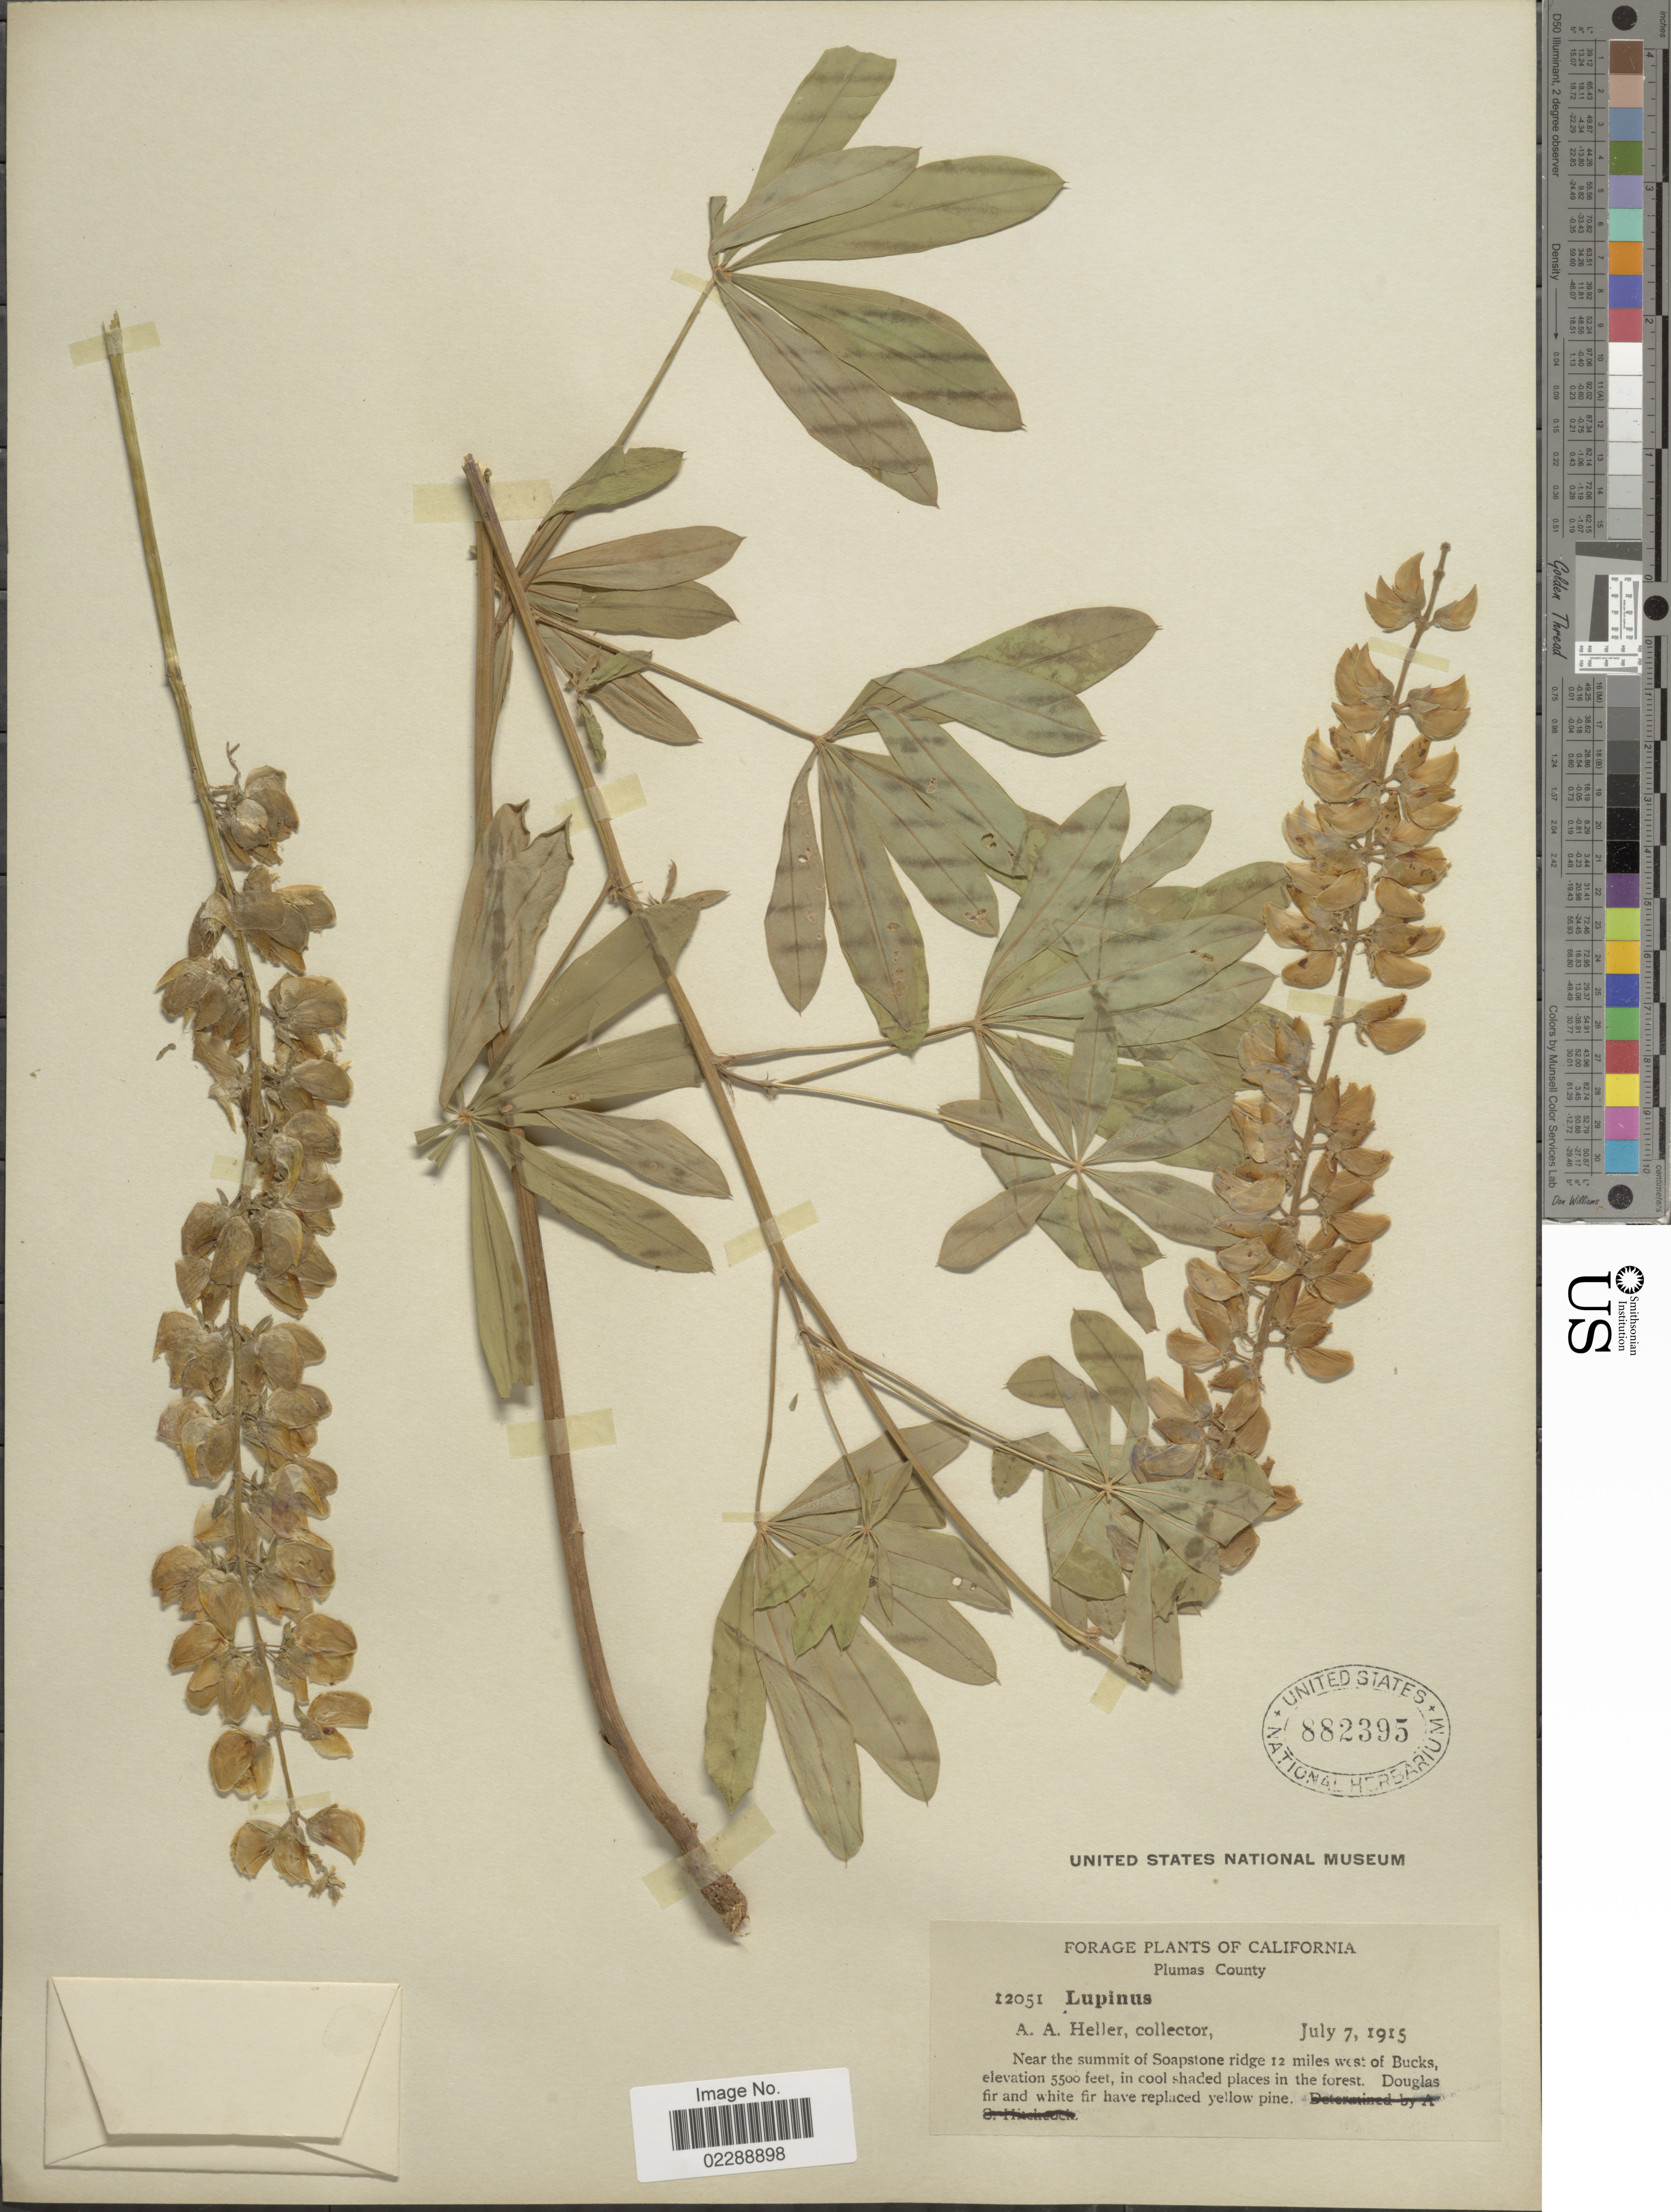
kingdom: Plantae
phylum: Tracheophyta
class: Magnoliopsida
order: Fabales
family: Fabaceae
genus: Lupinus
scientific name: Lupinus sp.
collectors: A. A. Heller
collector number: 12051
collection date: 1915-07-07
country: United States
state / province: California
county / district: Plumas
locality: Plumas County, Near the summit of Soapstone ridge 12 miles west of Bucks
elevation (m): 1676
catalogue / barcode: US 882395